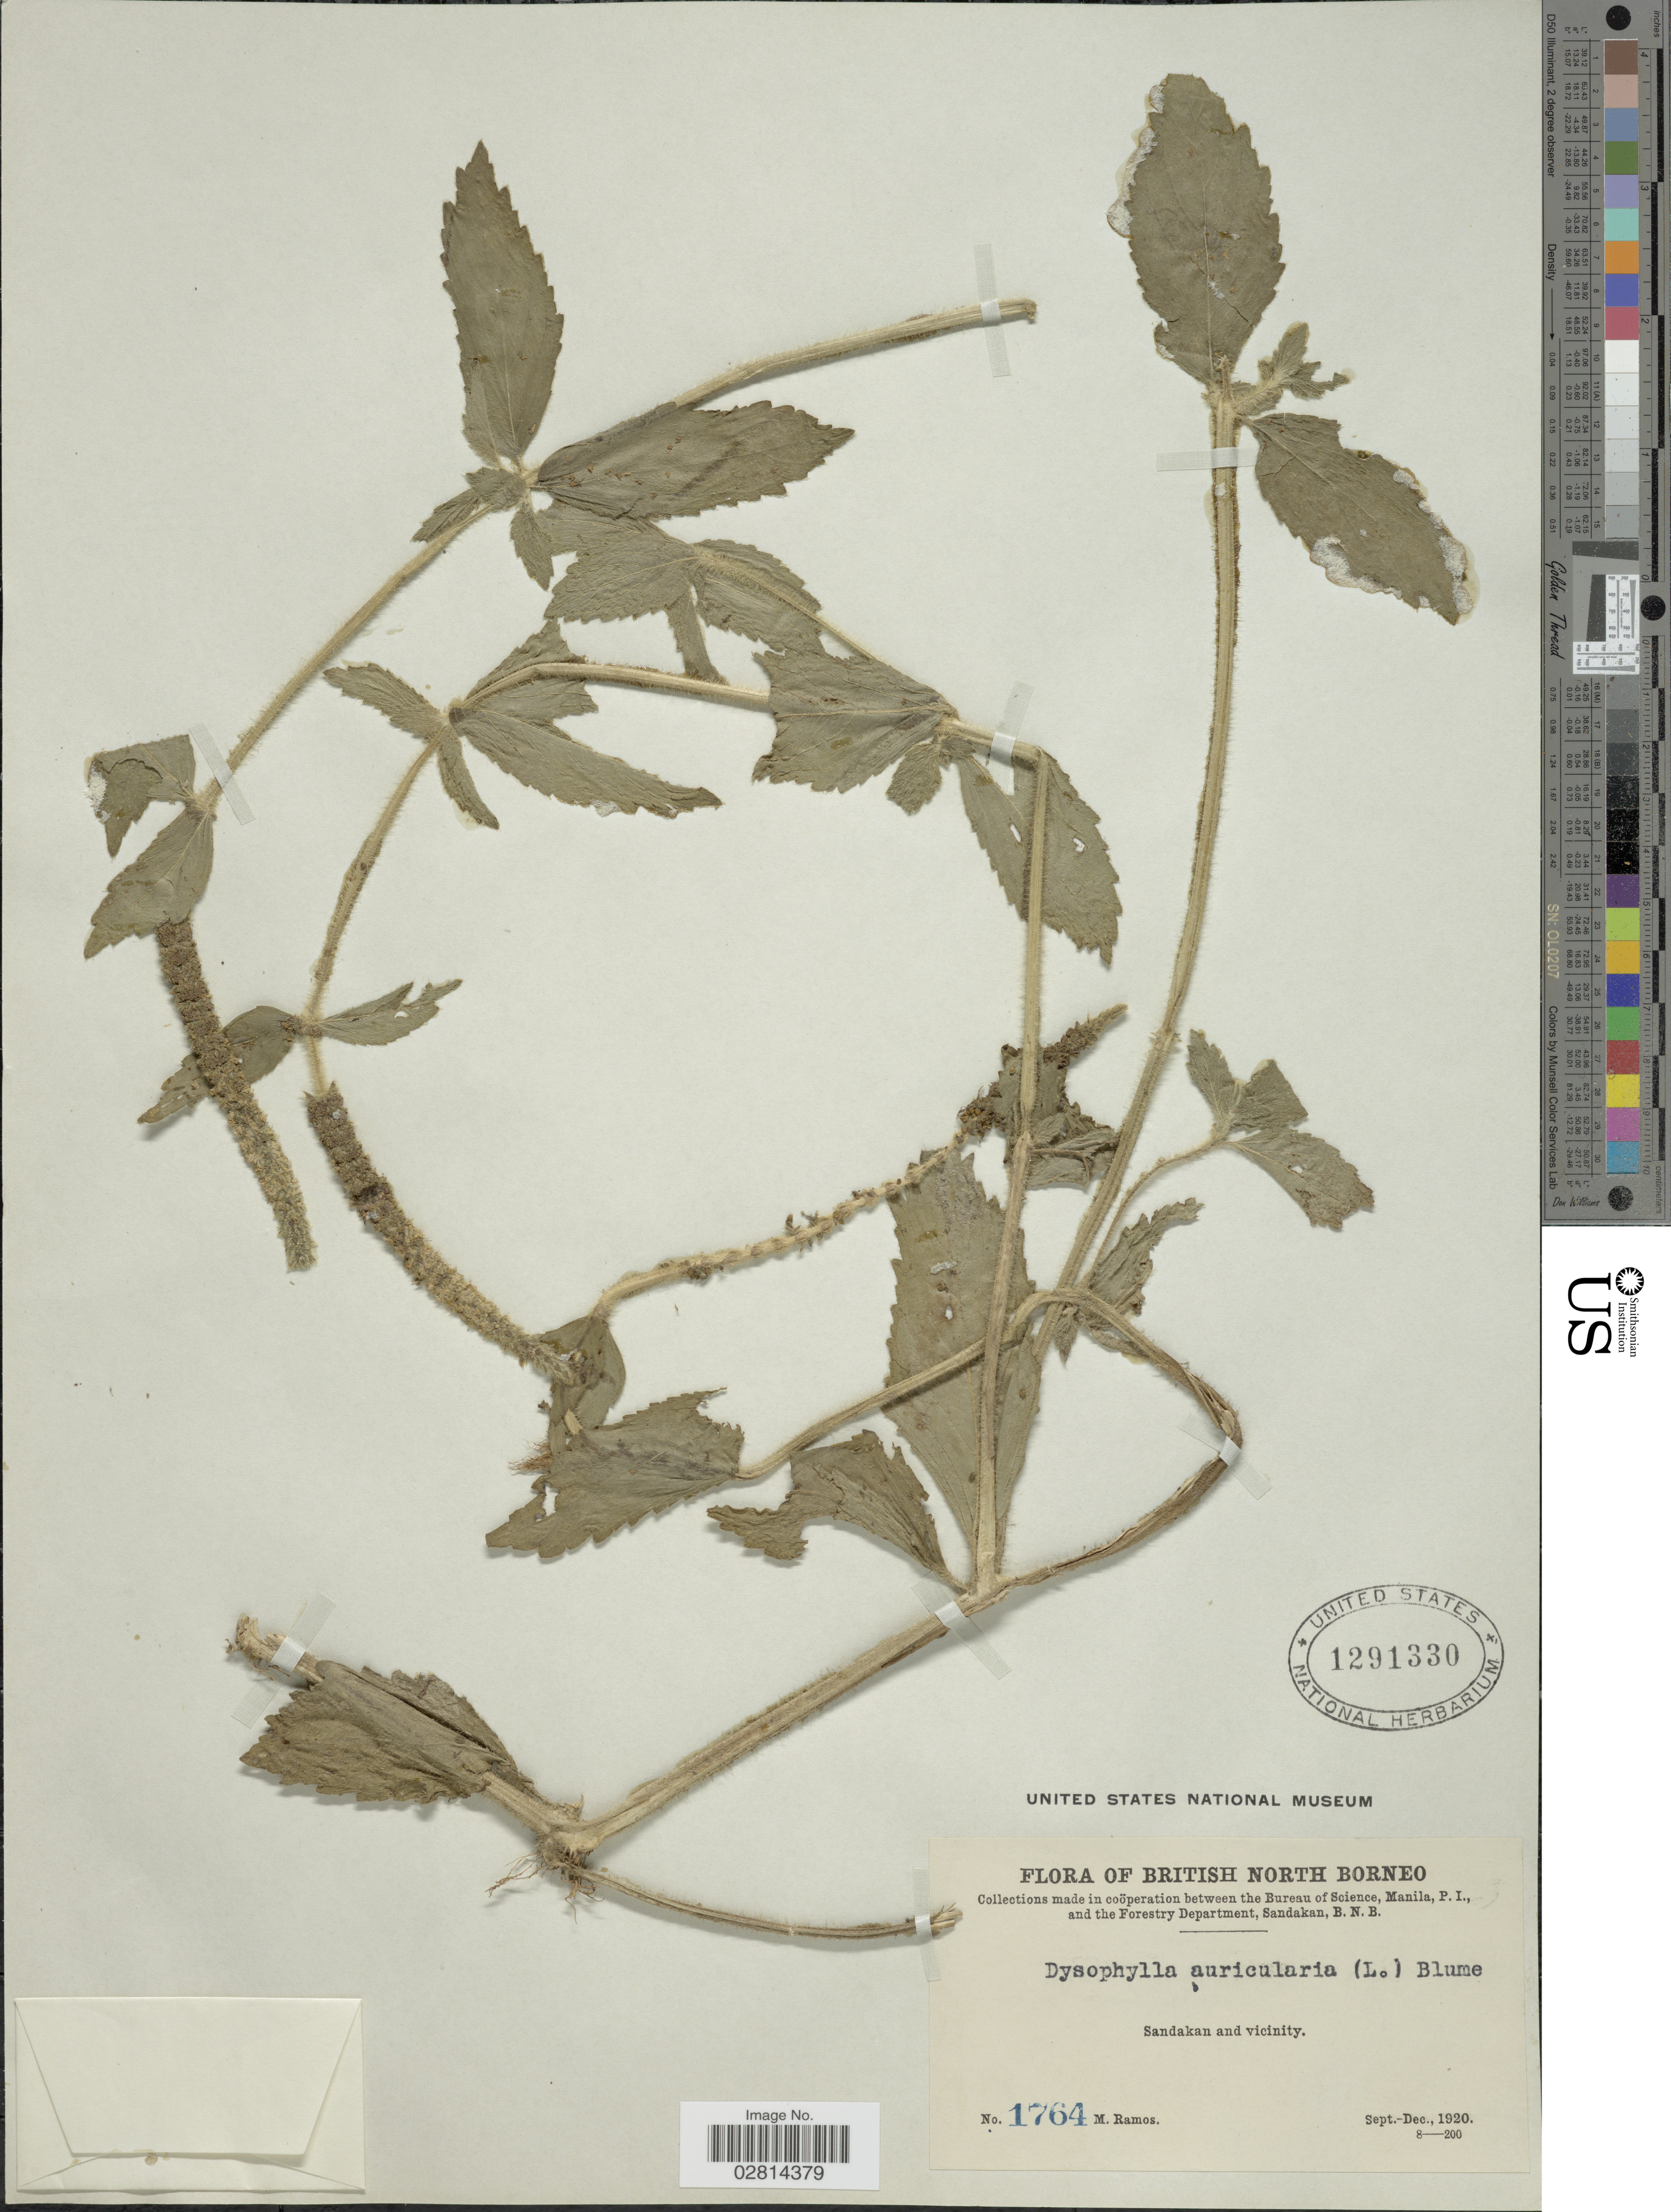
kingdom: Plantae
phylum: Tracheophyta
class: Magnoliopsida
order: Lamiales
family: Lamiaceae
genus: Pogostemon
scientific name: Pogostemon auricularius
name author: (L.) Hassk.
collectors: M. Ramos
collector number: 1764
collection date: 1920-09/1920-12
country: Malaysia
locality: British North Borneo. Sandakan and vicinity.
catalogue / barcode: US 1291330